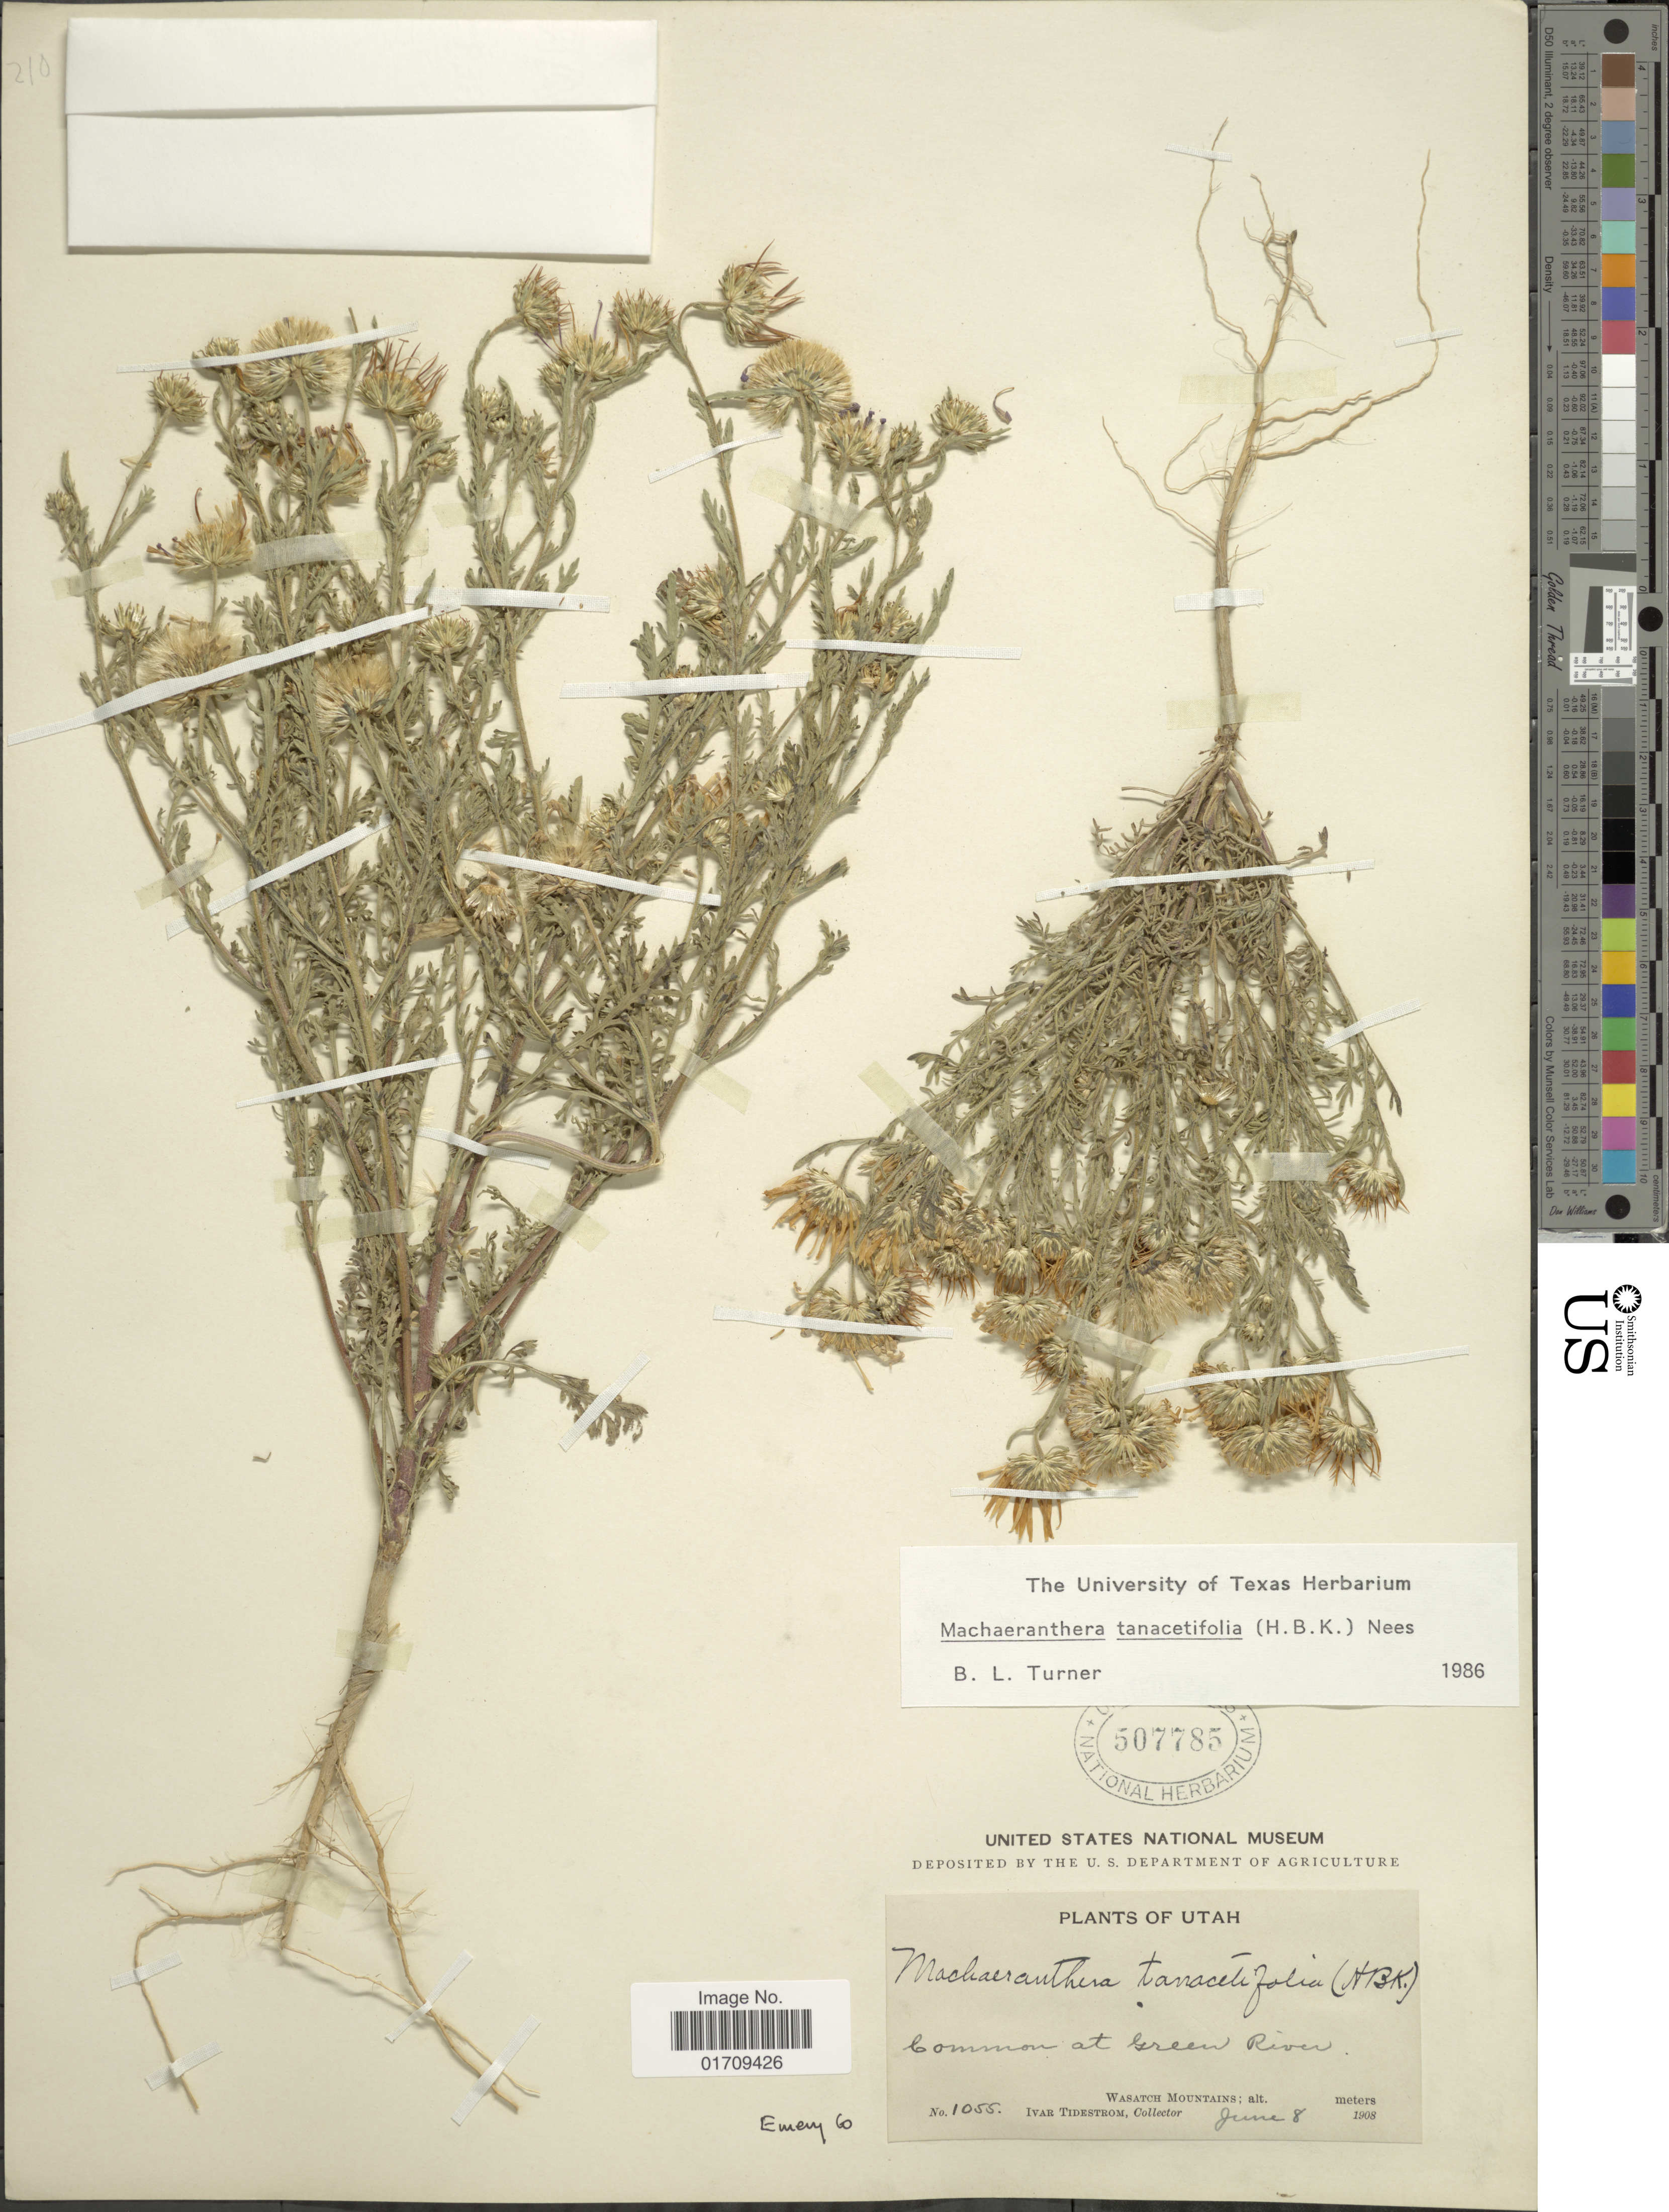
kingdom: Plantae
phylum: Tracheophyta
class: Magnoliopsida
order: Asterales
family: Asteraceae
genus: Machaeranthera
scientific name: Machaeranthera tanacetifolia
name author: (Kunth) Nees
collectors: I. F. Tidestrom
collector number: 1055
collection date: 1908-06-08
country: United States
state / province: Utah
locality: Green River, Wasatch Mountains, Emery Co.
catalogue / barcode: US 507785